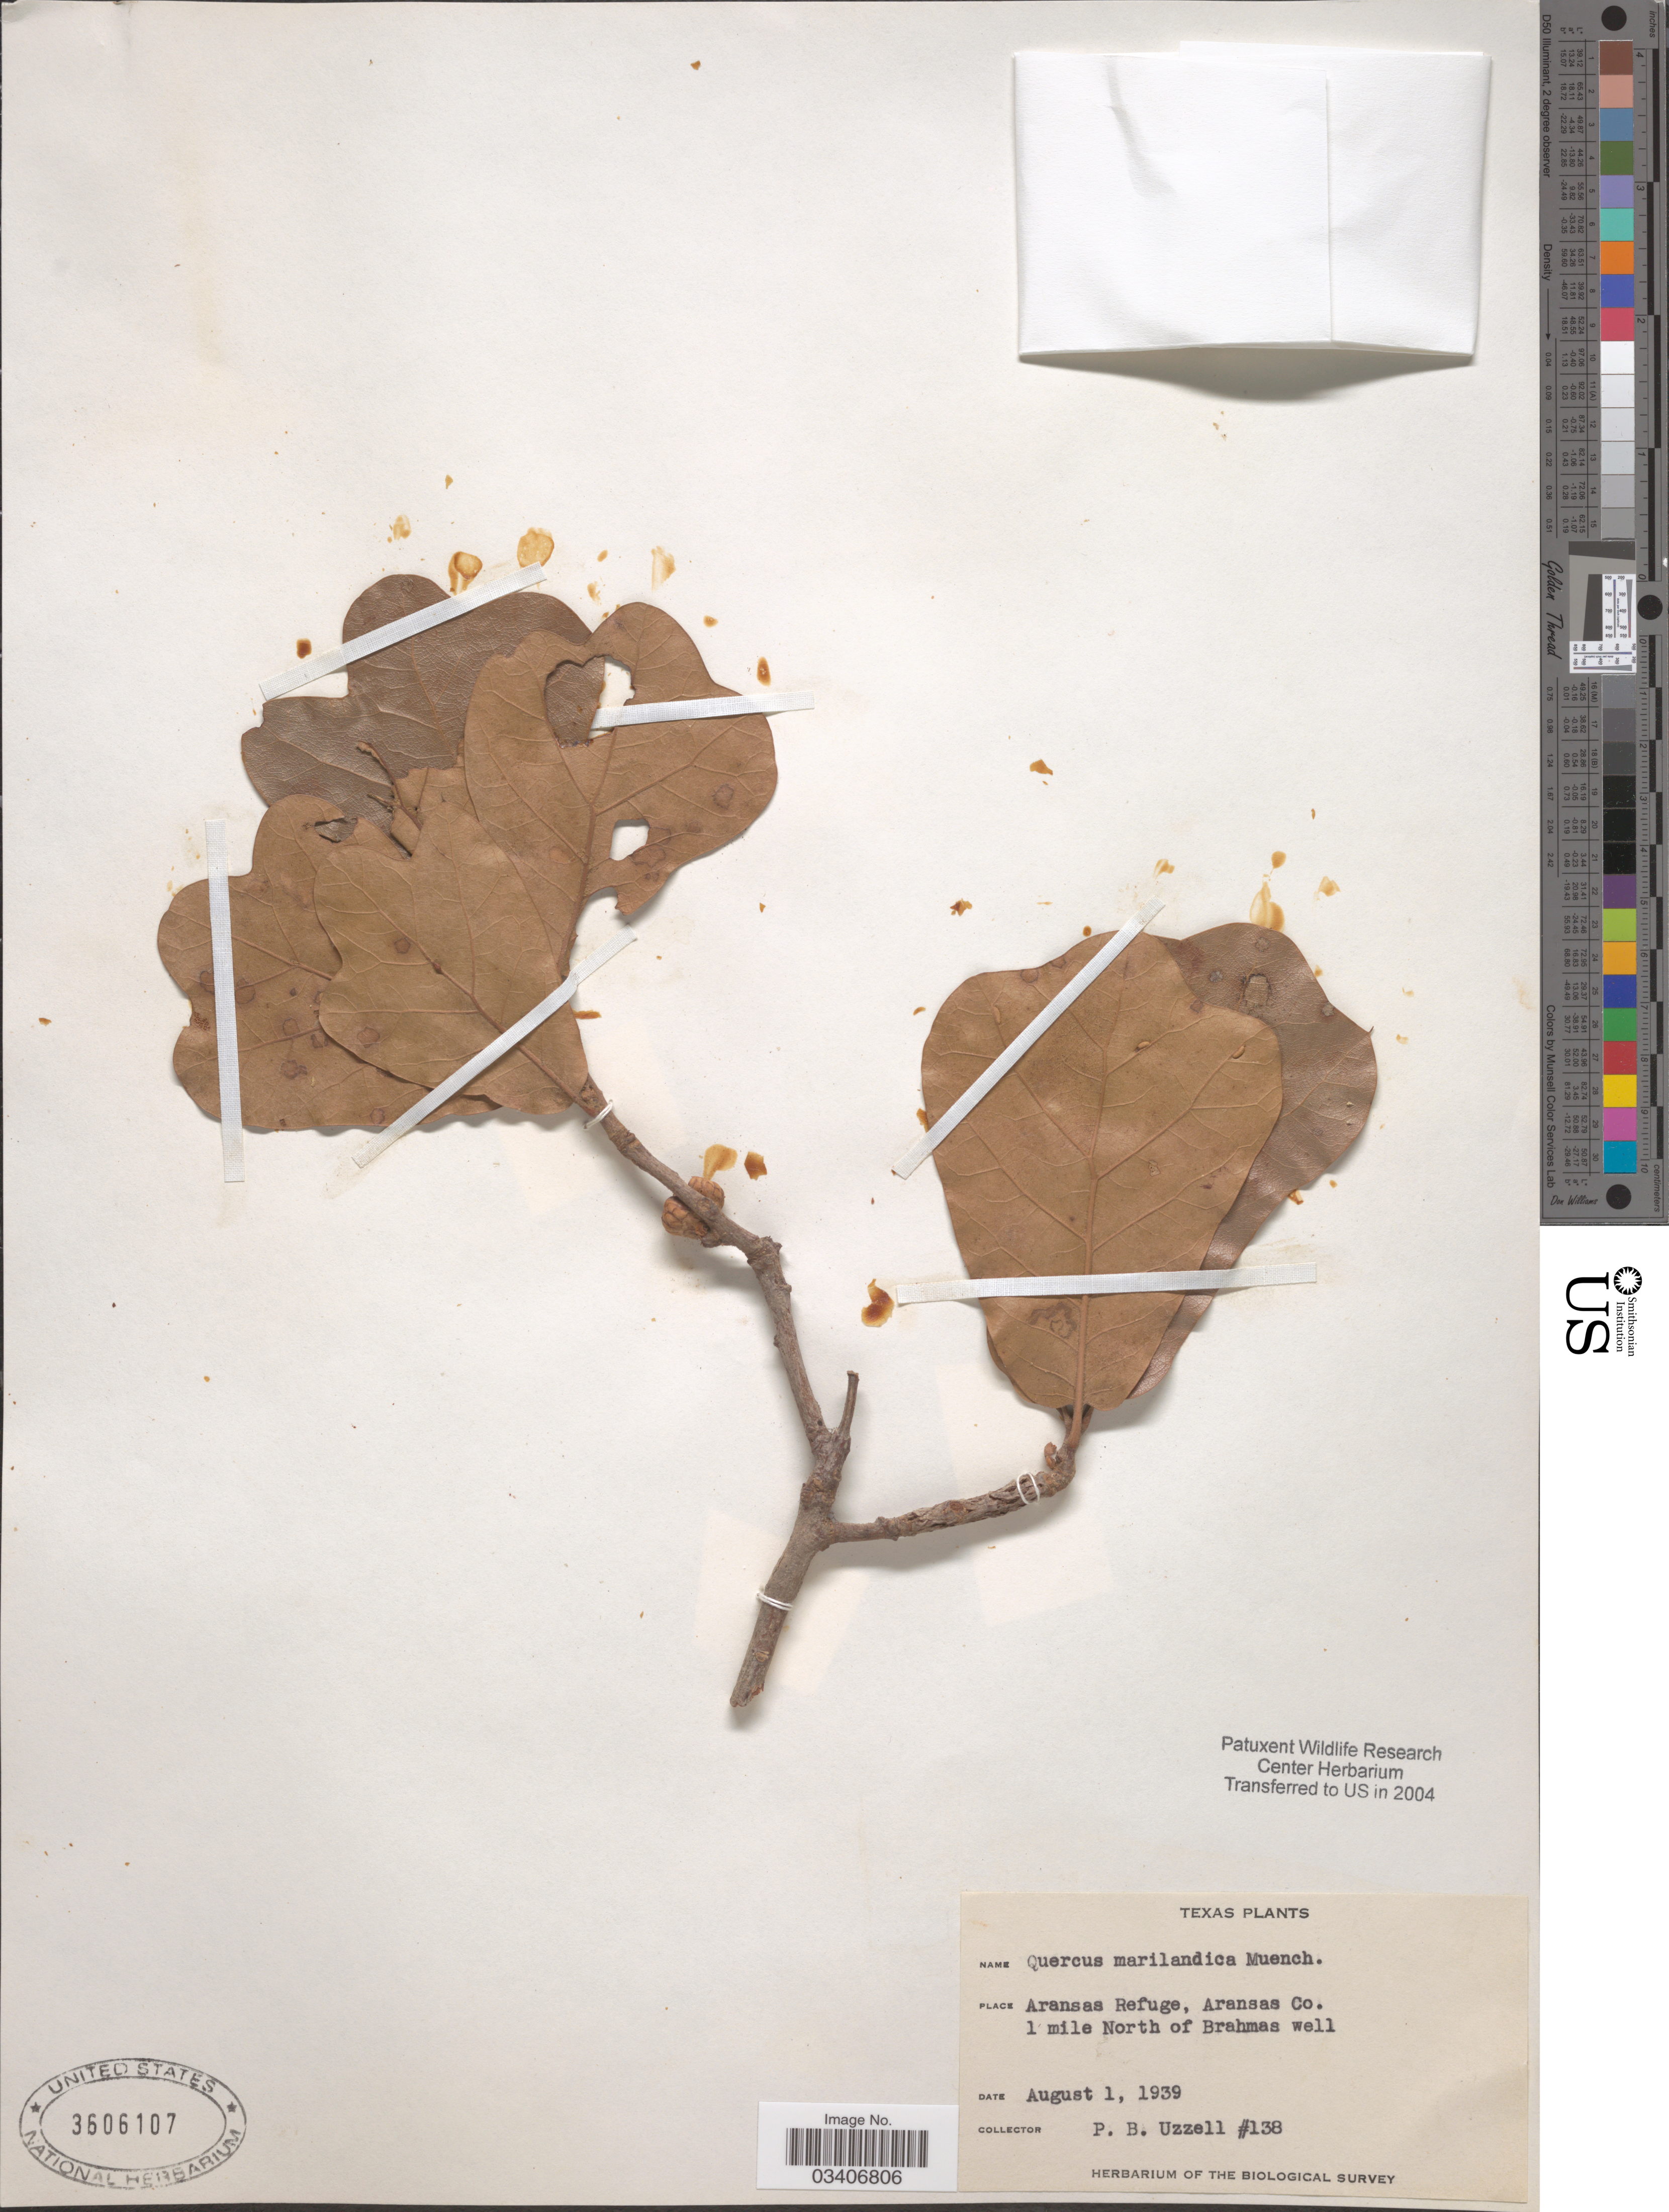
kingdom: Plantae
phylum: Tracheophyta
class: Magnoliopsida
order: Fagales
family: Fagaceae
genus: Quercus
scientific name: Quercus marilandica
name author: (L.) Münchh.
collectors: P. Uzzell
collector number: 138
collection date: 1939-08-01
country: United States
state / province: Texas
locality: Aransas Refuge, Aransas Co. 1 mile North of Brahmas well.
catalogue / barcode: US 3606107